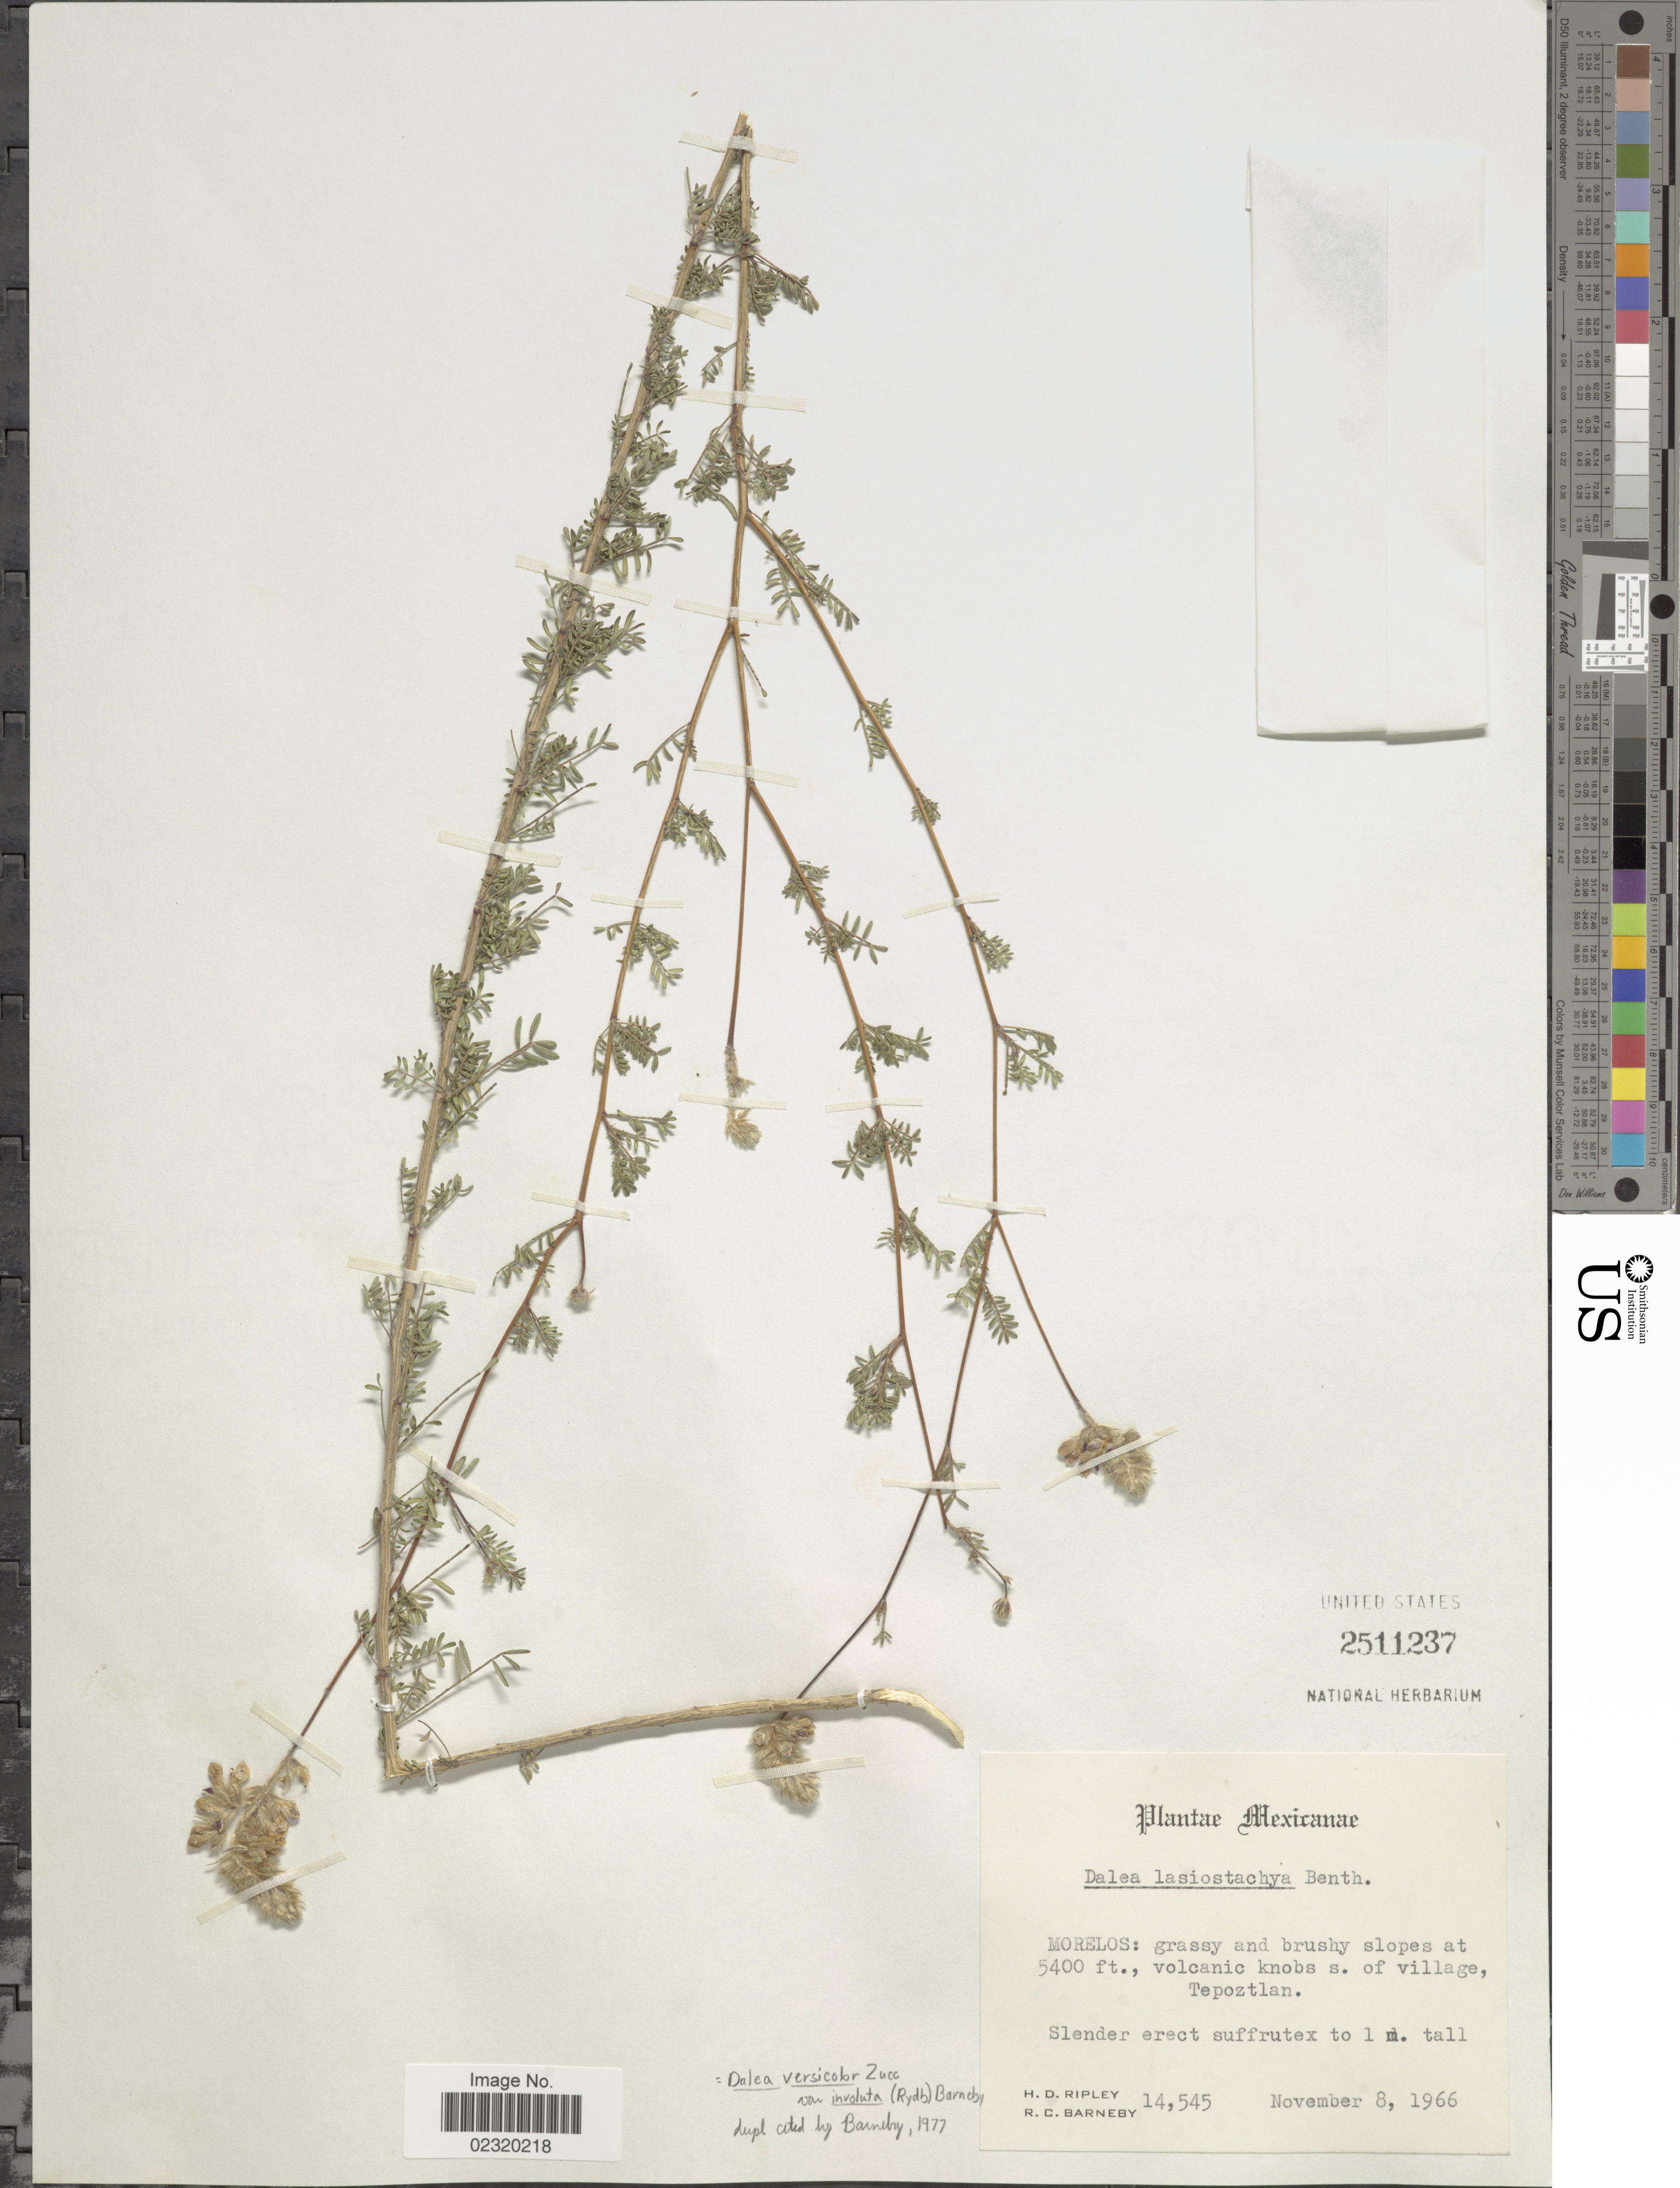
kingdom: Plantae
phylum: Tracheophyta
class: Magnoliopsida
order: Fabales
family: Fabaceae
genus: Dalea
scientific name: Dalea versicolor var. involuta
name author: (Rydb.) Barneby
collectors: H. Ripley & R. C. Barneby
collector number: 14545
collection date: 1966-11-08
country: Mexico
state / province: Morelos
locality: Grassy and brussy slopes., volcanic knobs s. of village, Tepoztlan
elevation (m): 1646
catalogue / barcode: US 2511237